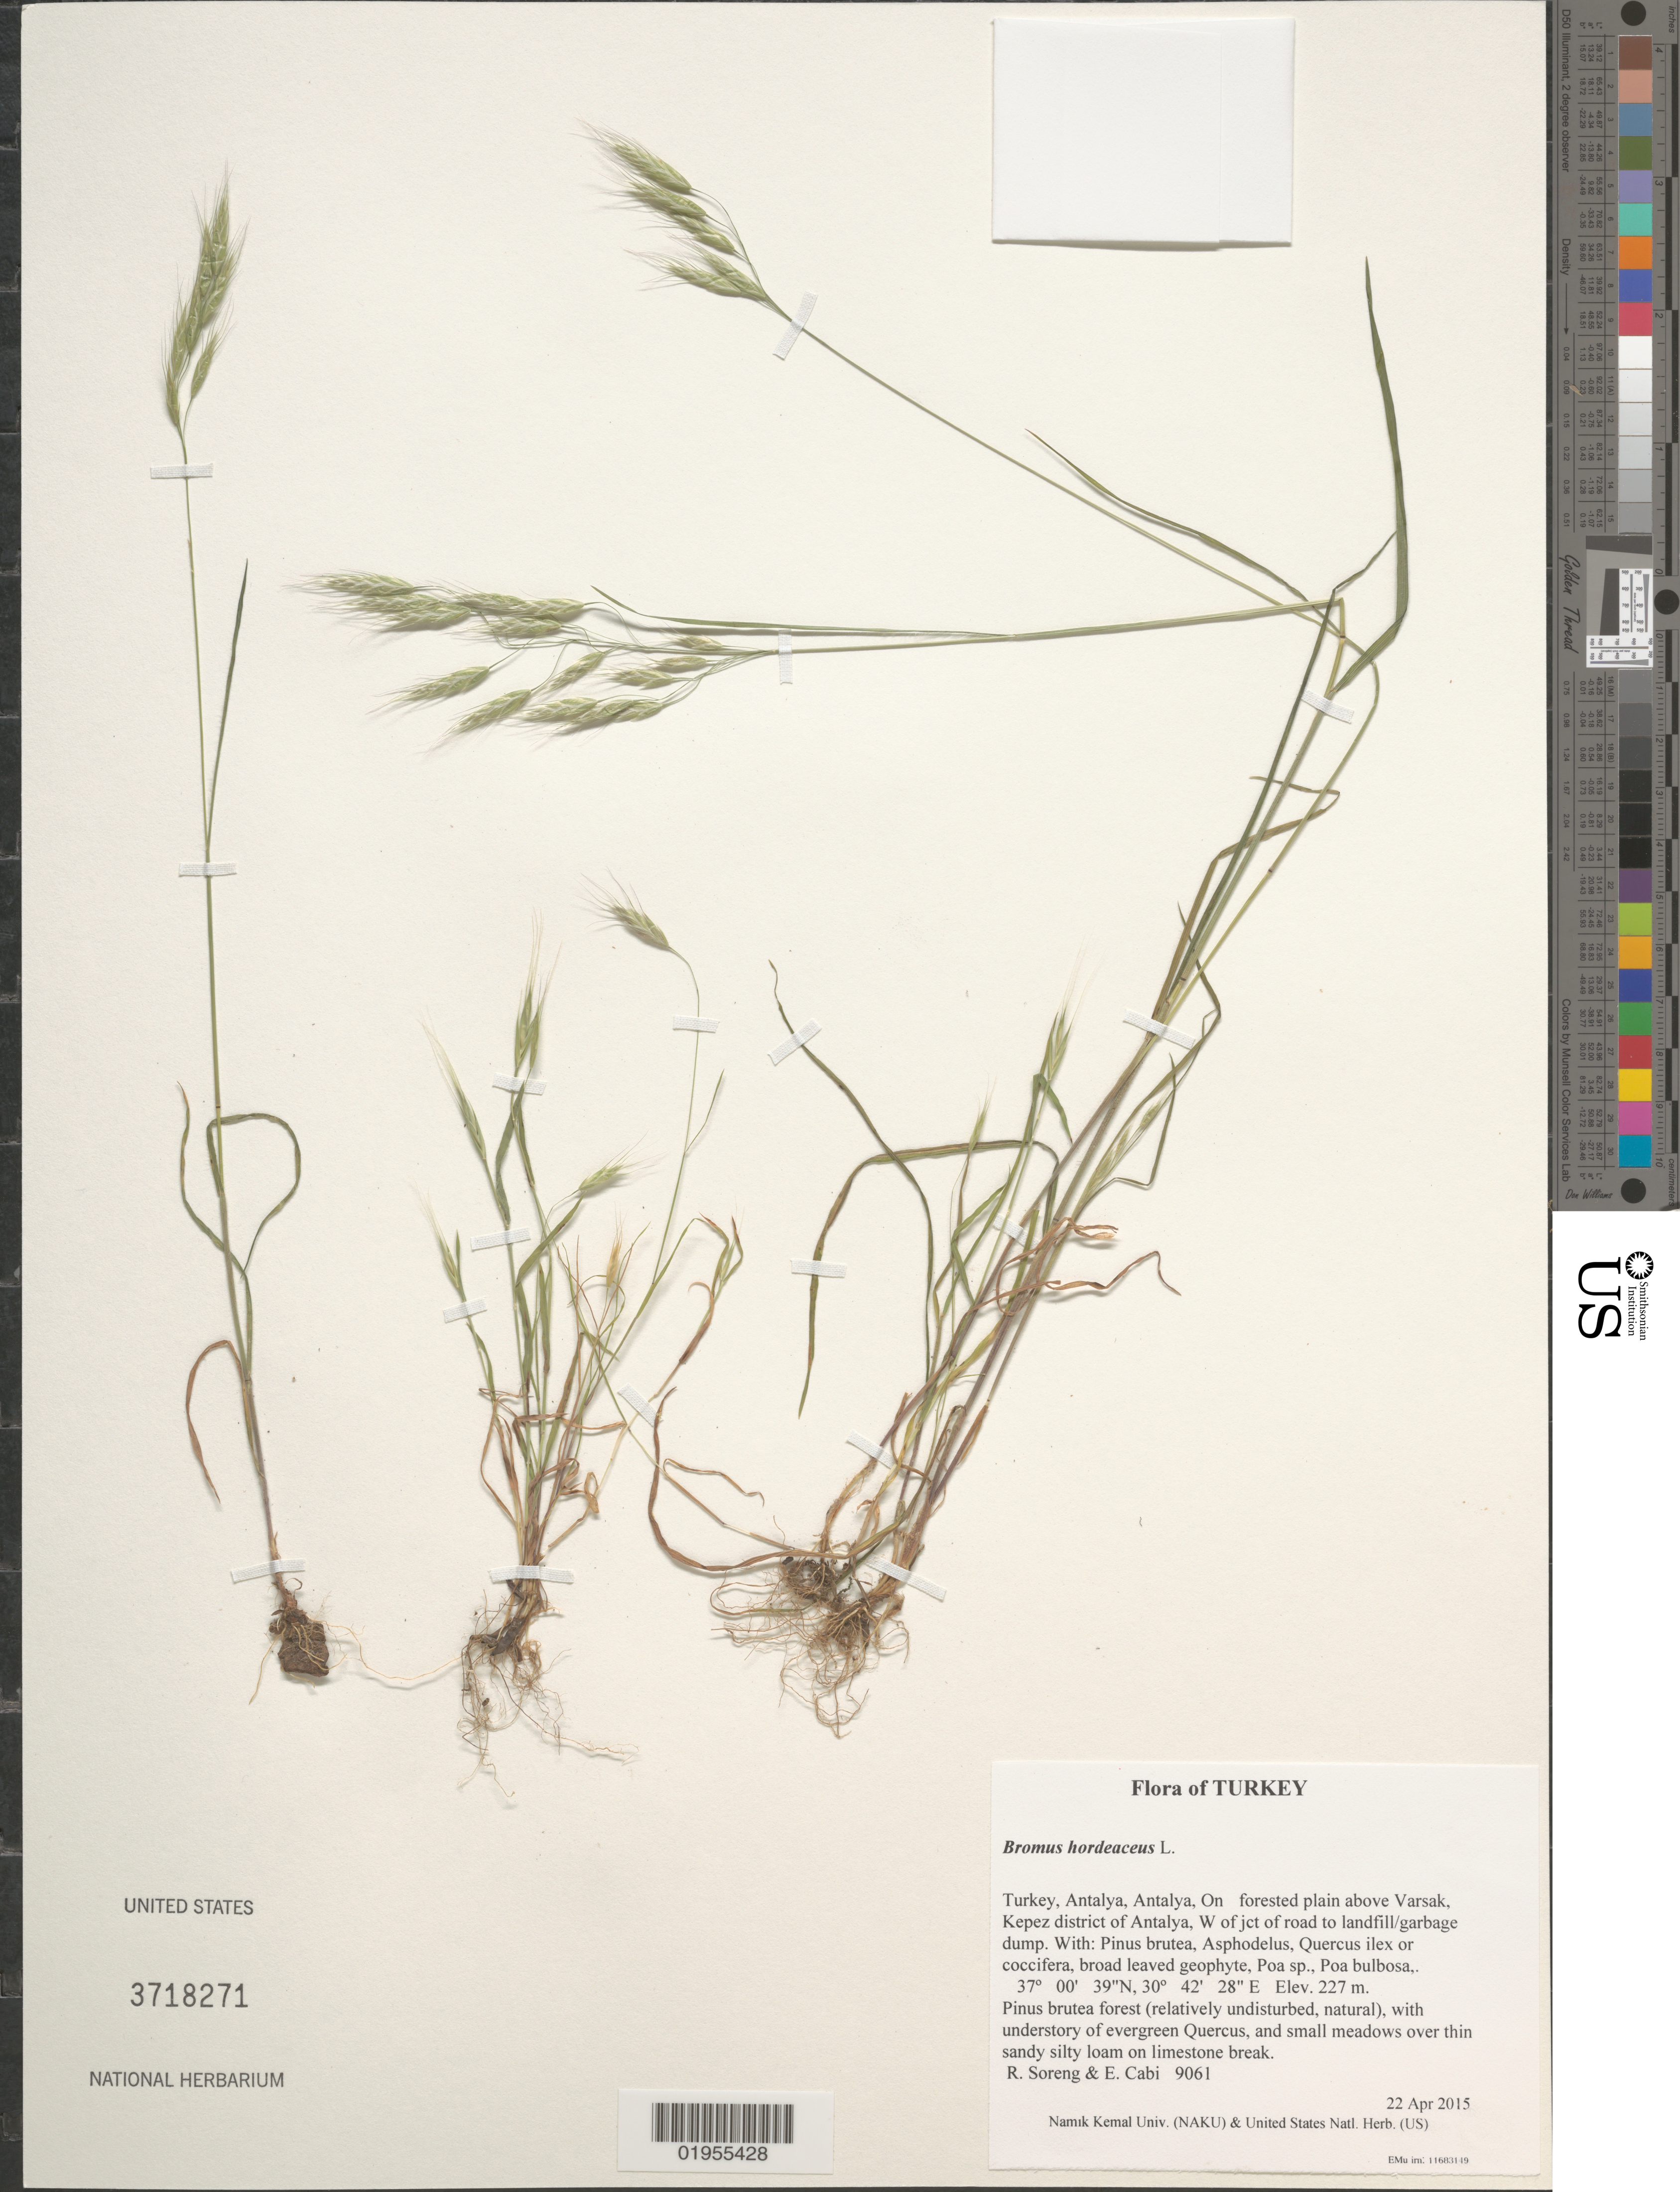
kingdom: Plantae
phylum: Tracheophyta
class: Liliopsida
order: Poales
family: Poaceae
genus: Bromus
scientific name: Bromus hordeaceus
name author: L.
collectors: R. J. Soreng & E. Cabi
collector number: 9061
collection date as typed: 2015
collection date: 2015-04-22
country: Turkey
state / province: Antalya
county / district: Antalya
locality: On forested plain above Varsak, Kepez district of Antalya, W of jct of road to landfill/garbage dump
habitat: Pinus brutea forest (relatively undisturbed, natural), with understory of evergreen Quercus, and small meadows over thin sandy silty loam on limestone breaks.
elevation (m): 227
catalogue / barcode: US 3718271